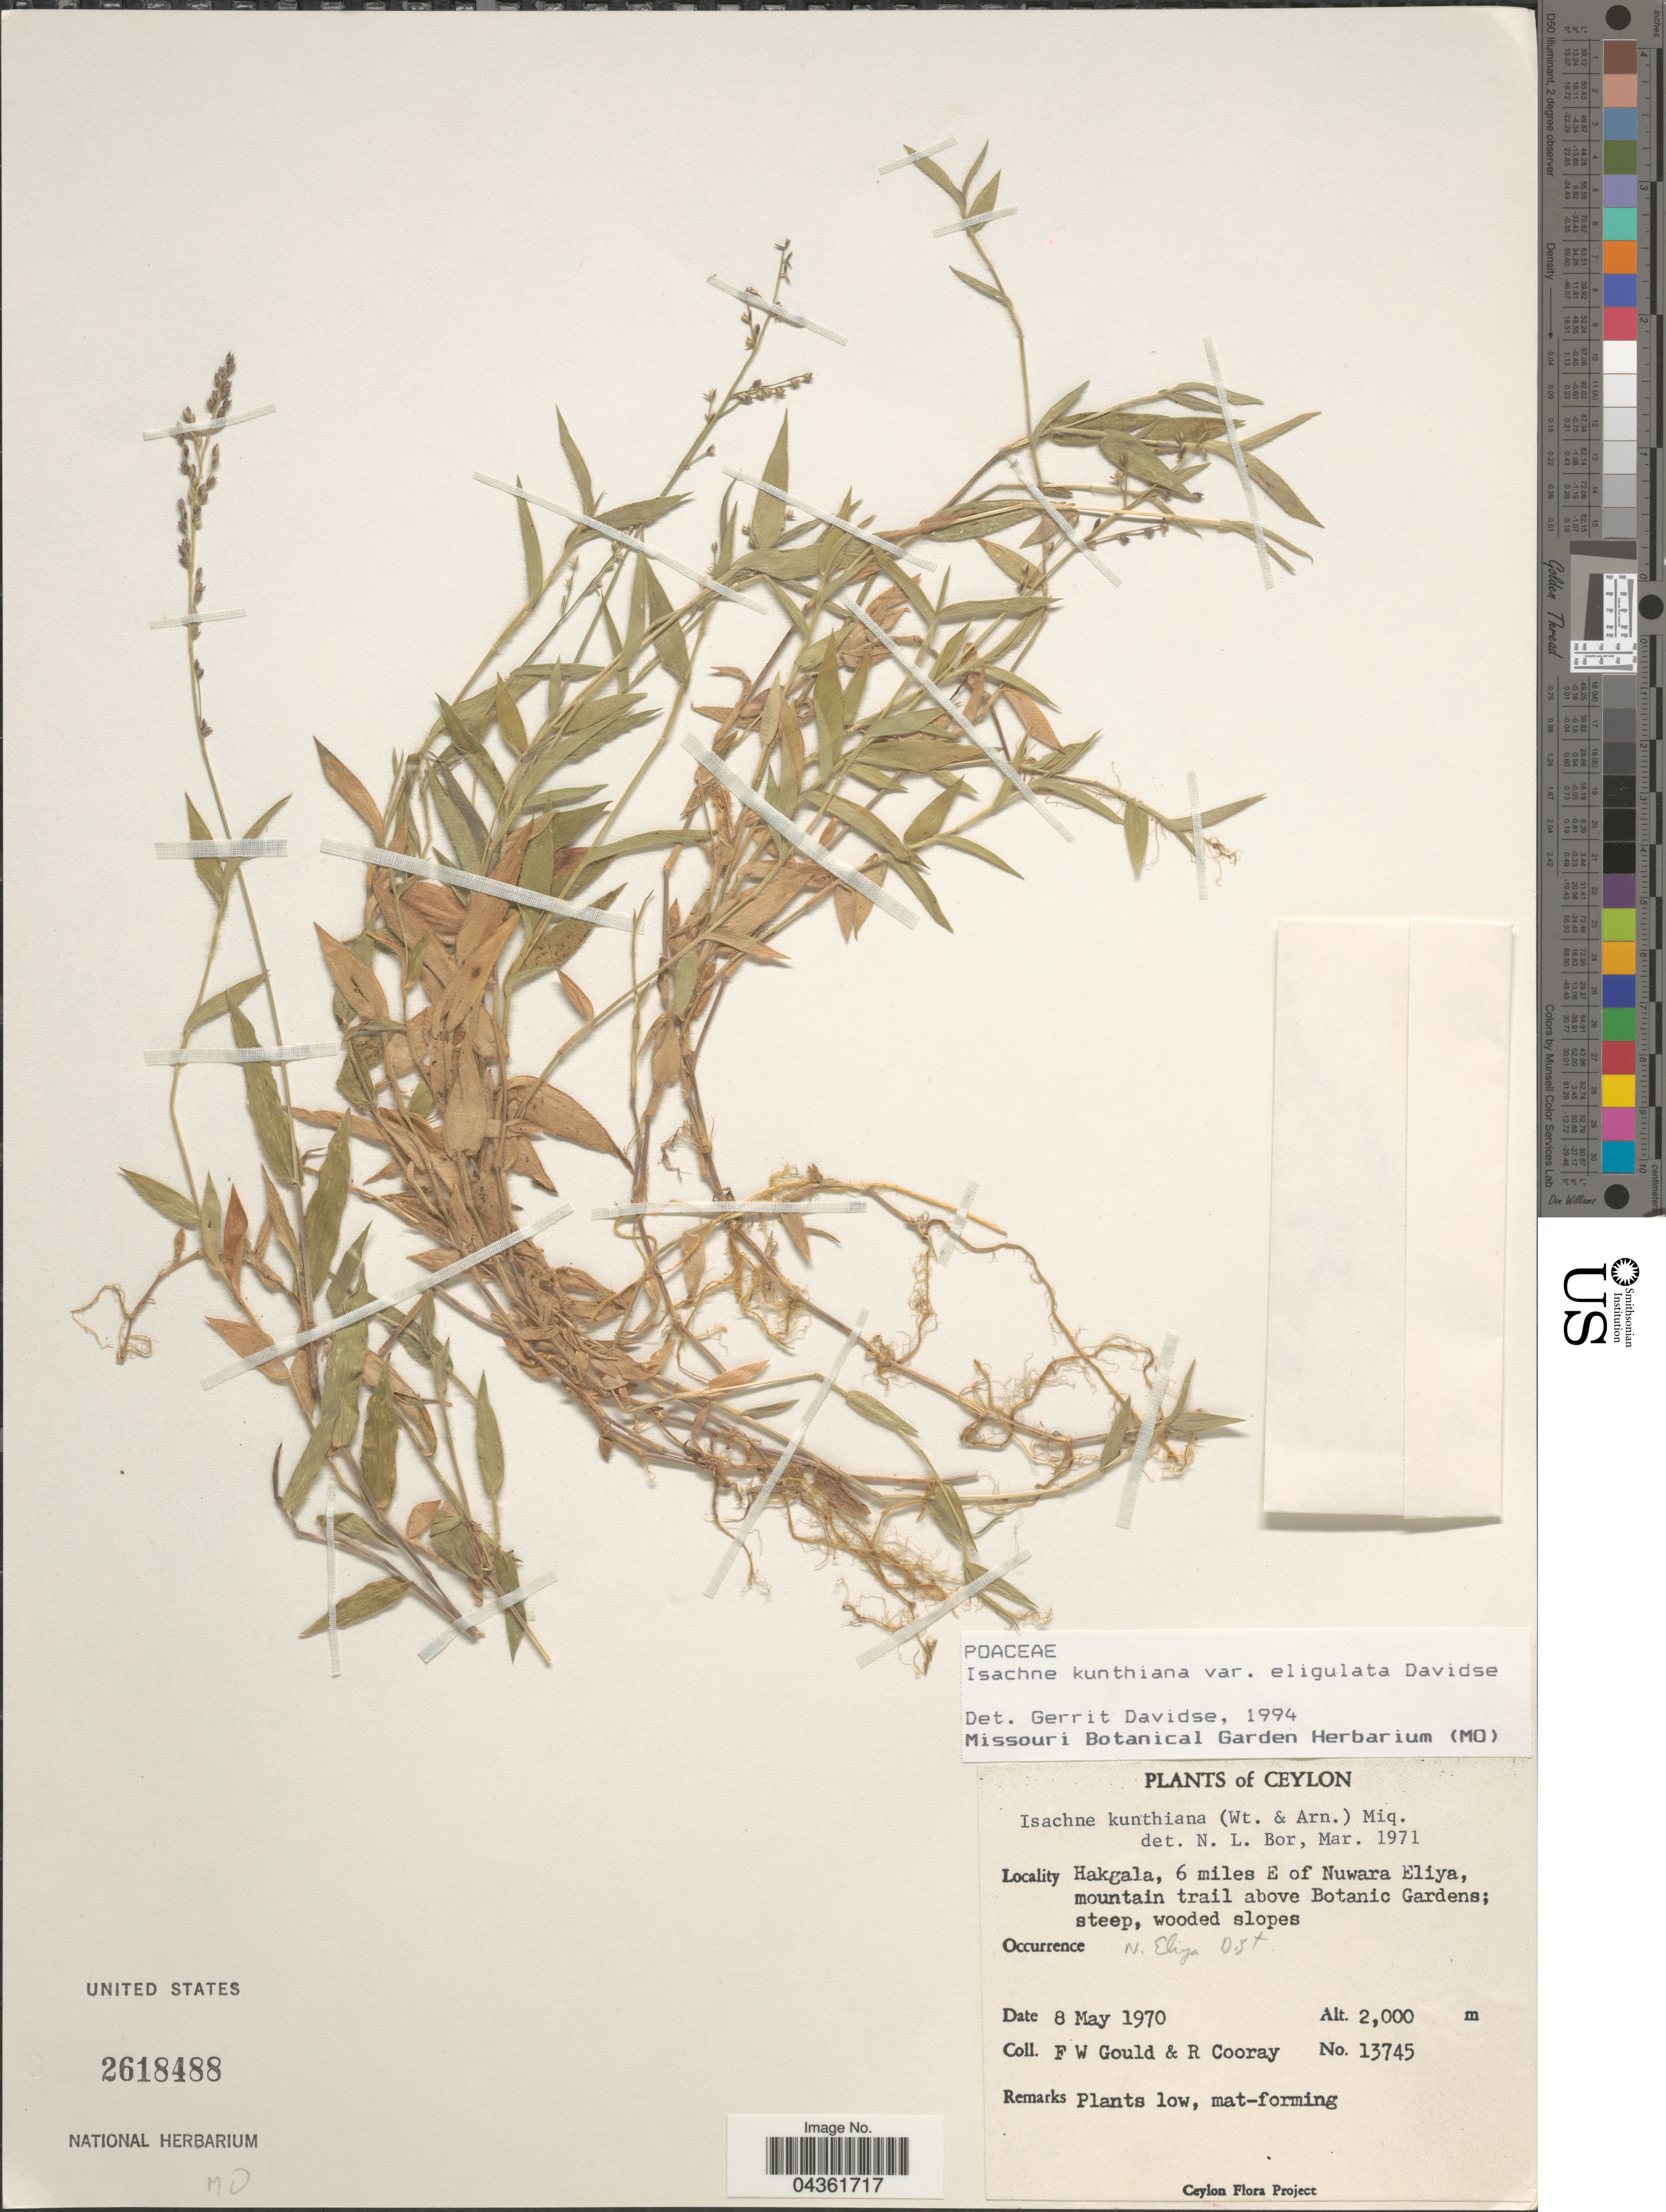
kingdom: Plantae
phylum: Tracheophyta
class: Liliopsida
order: Poales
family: Poaceae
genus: Isachne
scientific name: Isachne kunthiana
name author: (Wight & Arn. ex Steud.) Miq.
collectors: F. W. Gould & R. Cooray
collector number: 13745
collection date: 1970-05-08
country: Sri Lanka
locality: Ceylon. Hakgala, 6 miles E of Nuwara Eliya, mountain trail above Botanic Gardens; steep, wooded slopes. N. Eliya Dist.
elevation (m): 2000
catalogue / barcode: US 2618488